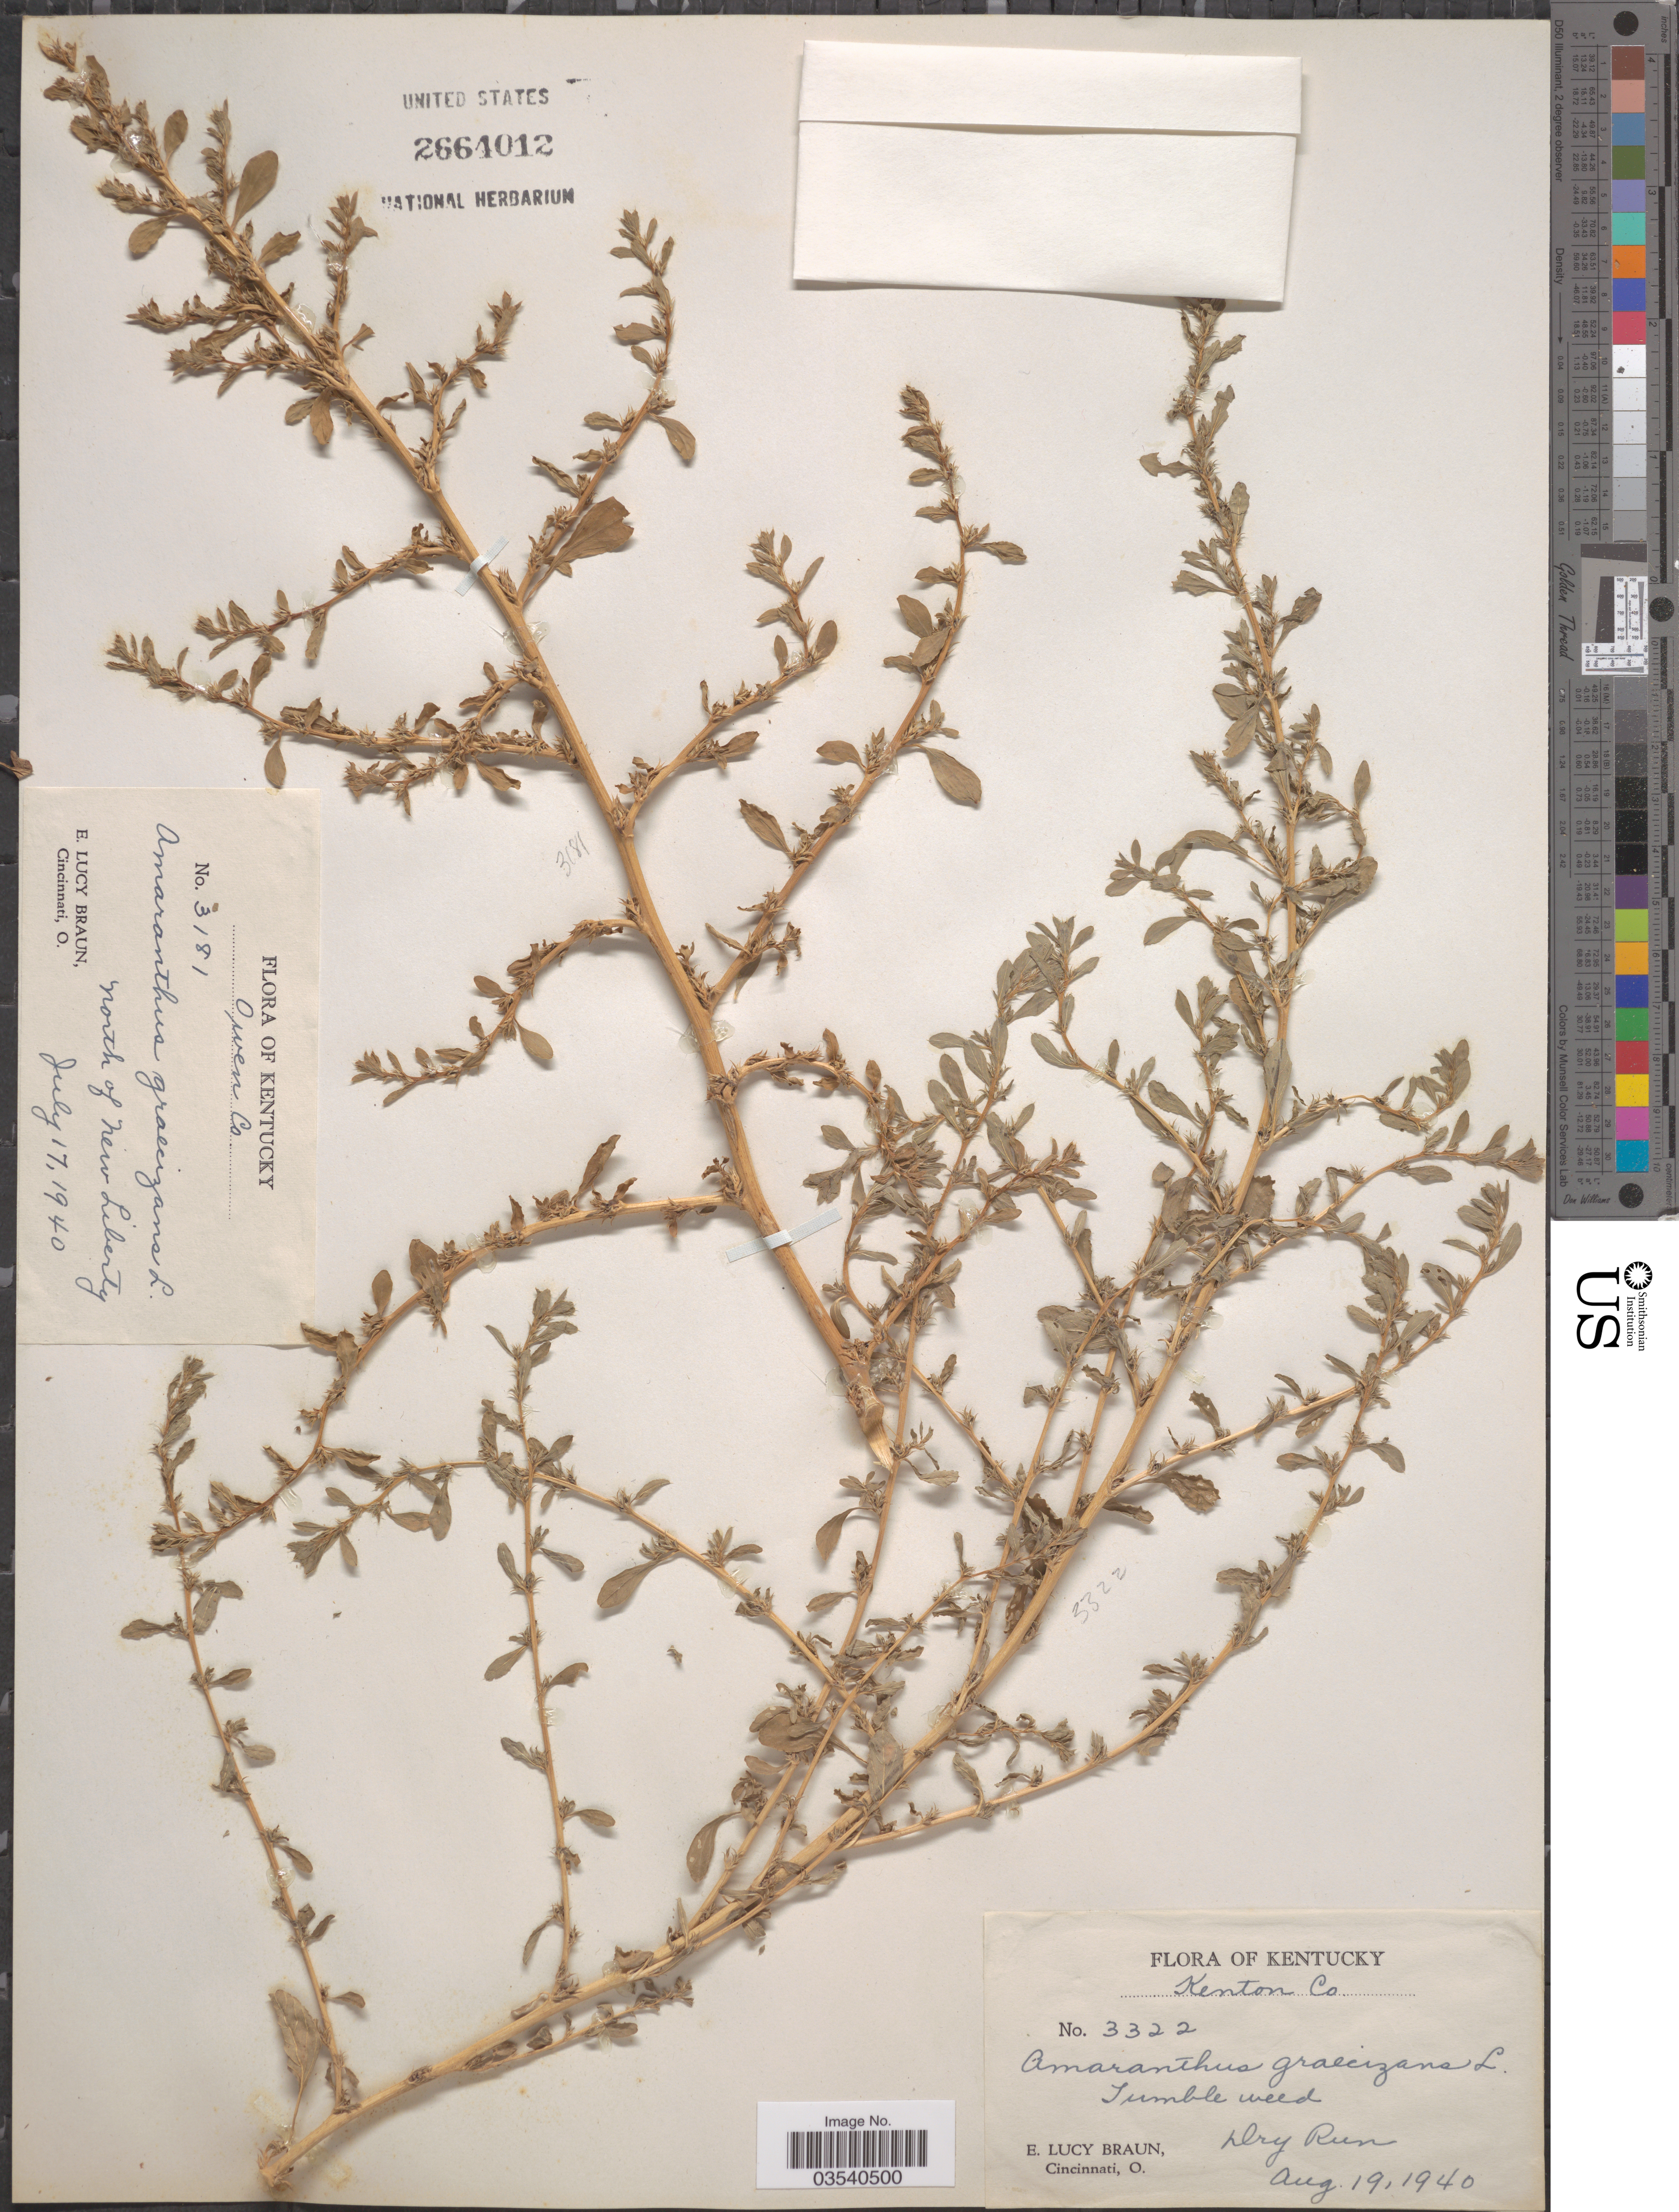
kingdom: Plantae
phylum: Tracheophyta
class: Magnoliopsida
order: Caryophyllales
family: Amaranthaceae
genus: Amaranthus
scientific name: Amaranthus graecizans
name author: L.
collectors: E. L. Braun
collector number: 3322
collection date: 1940-08-19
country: United States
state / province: Kentucky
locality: Kenton Co.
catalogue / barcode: US 2664012